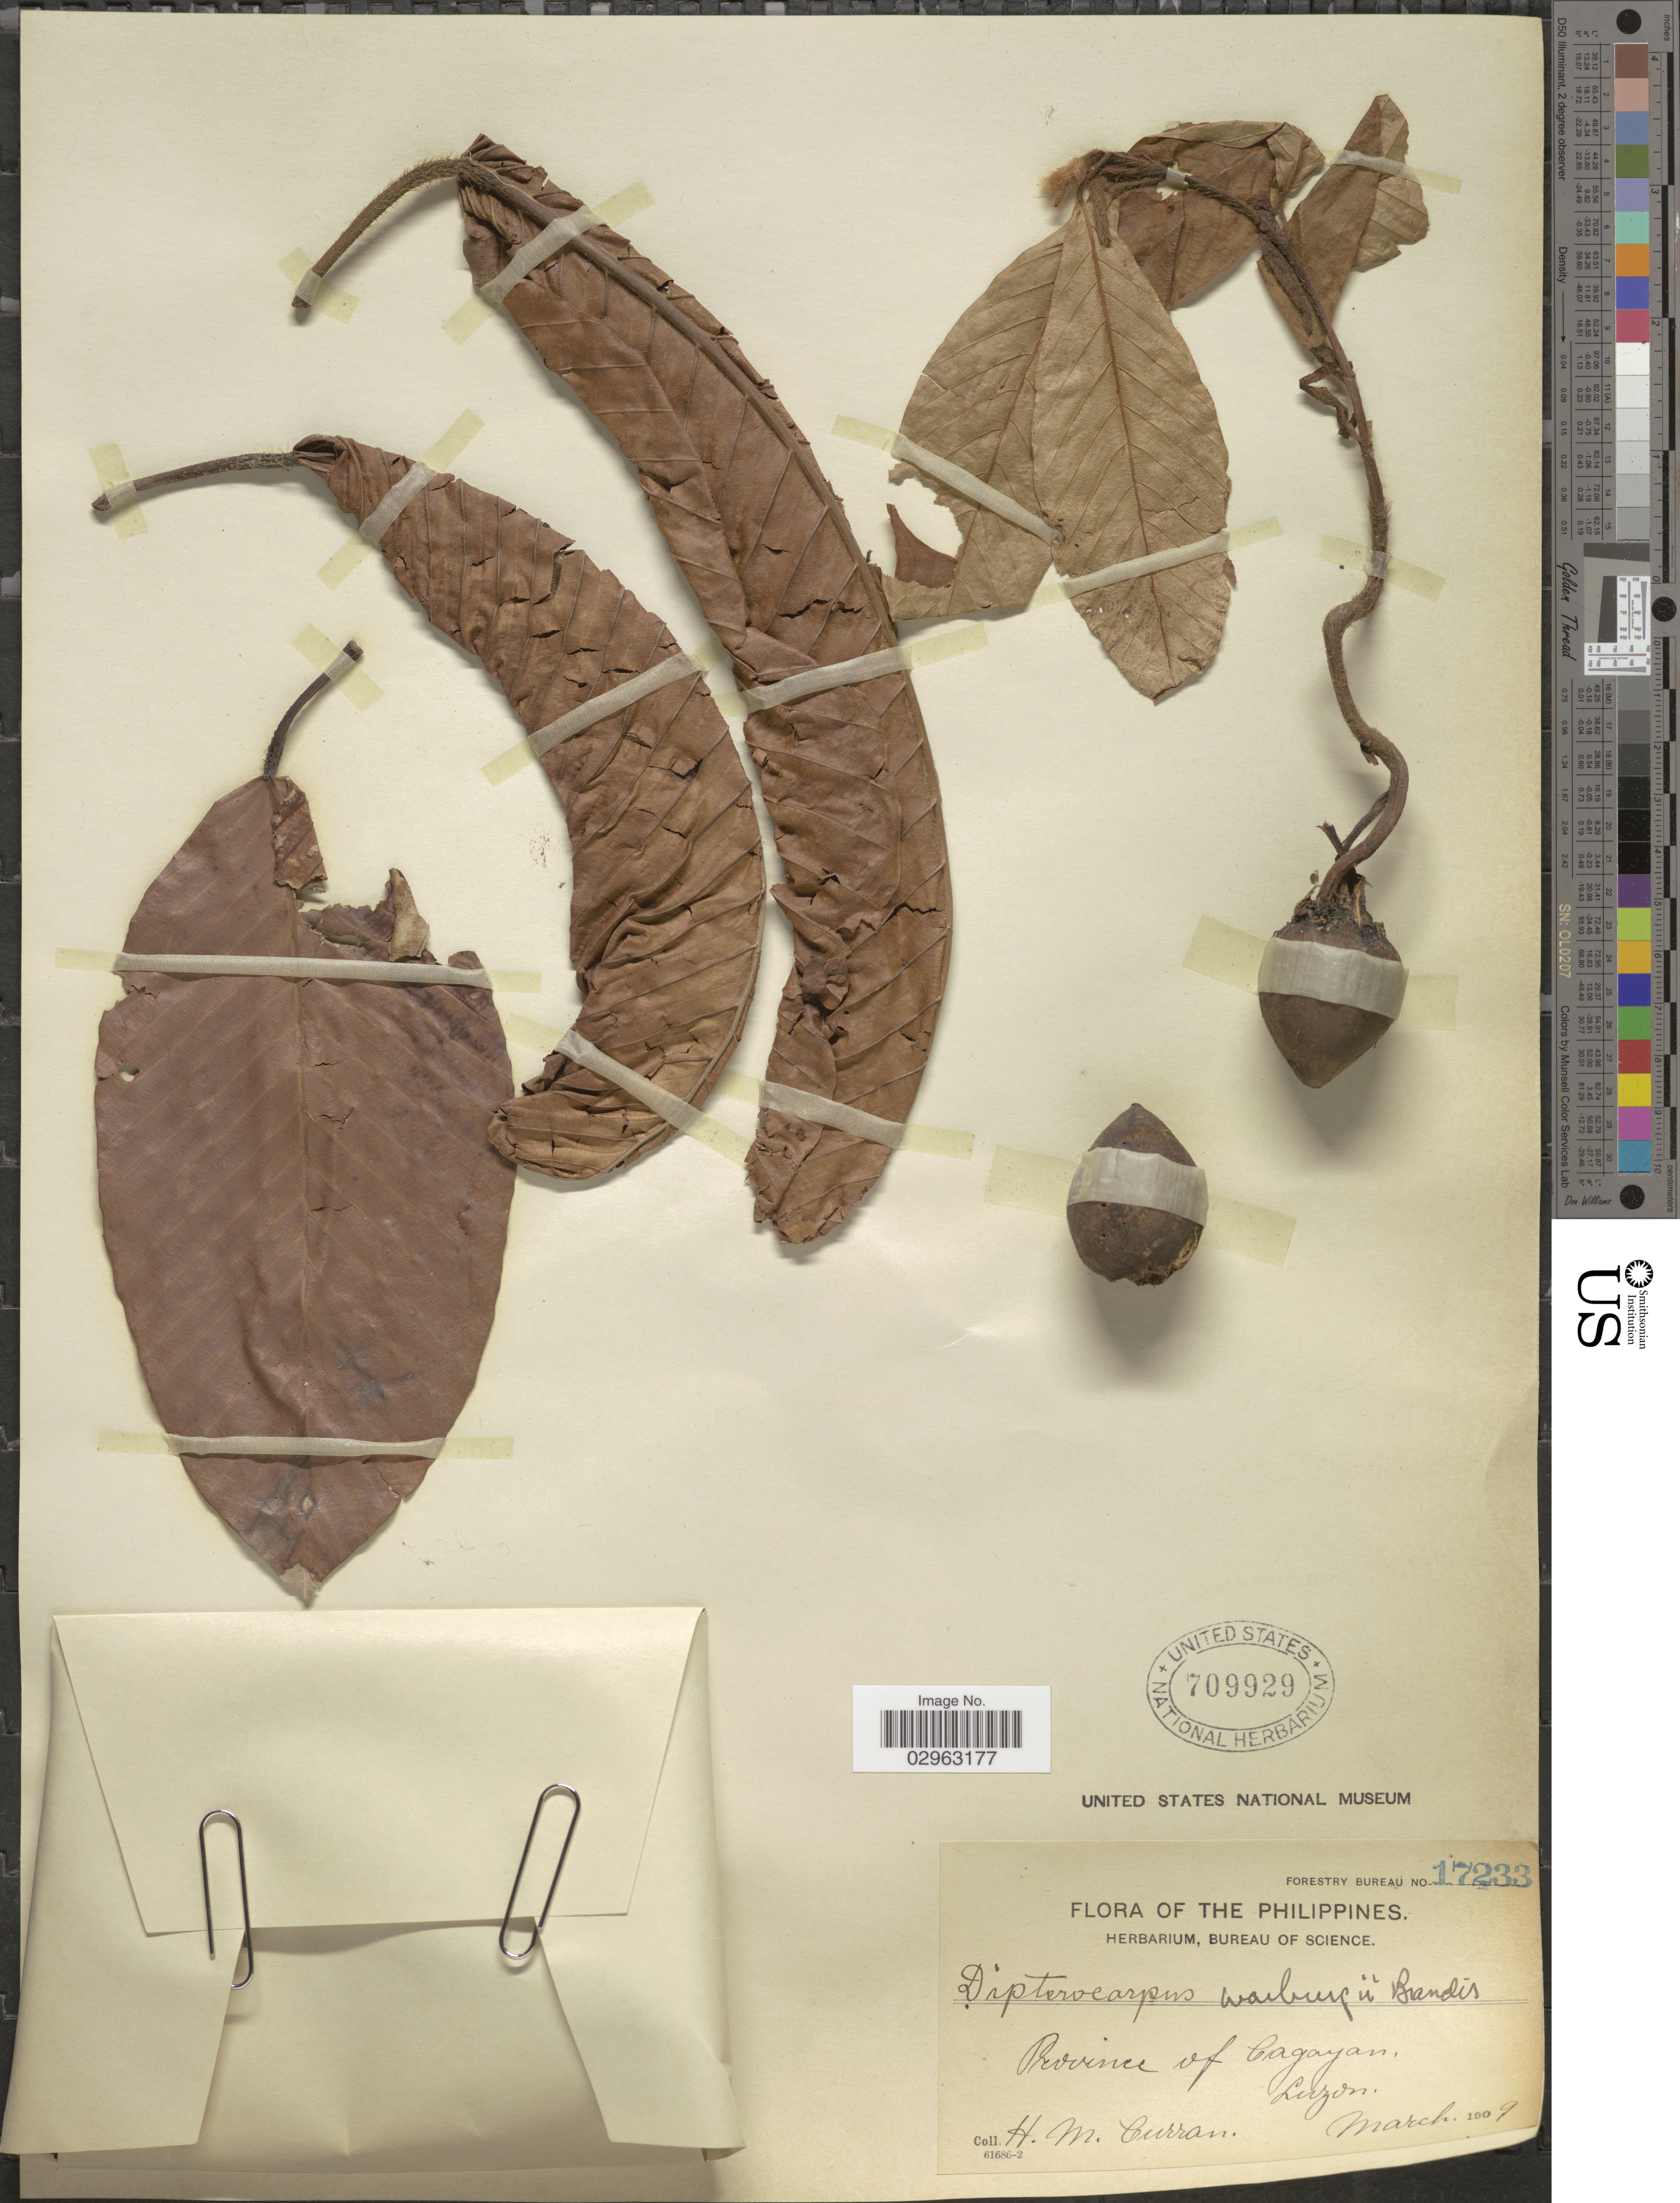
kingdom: Plantae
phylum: Tracheophyta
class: Magnoliopsida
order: Malvales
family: Dipterocarpaceae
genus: Dipterocarpus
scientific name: Dipterocarpus warburgii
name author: Brandis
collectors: H. M. Curran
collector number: Forestry Bureau 17233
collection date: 1909-03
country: Philippines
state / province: Cagayan Valley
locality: Province of Cagayan, Luzon.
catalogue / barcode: US 709929